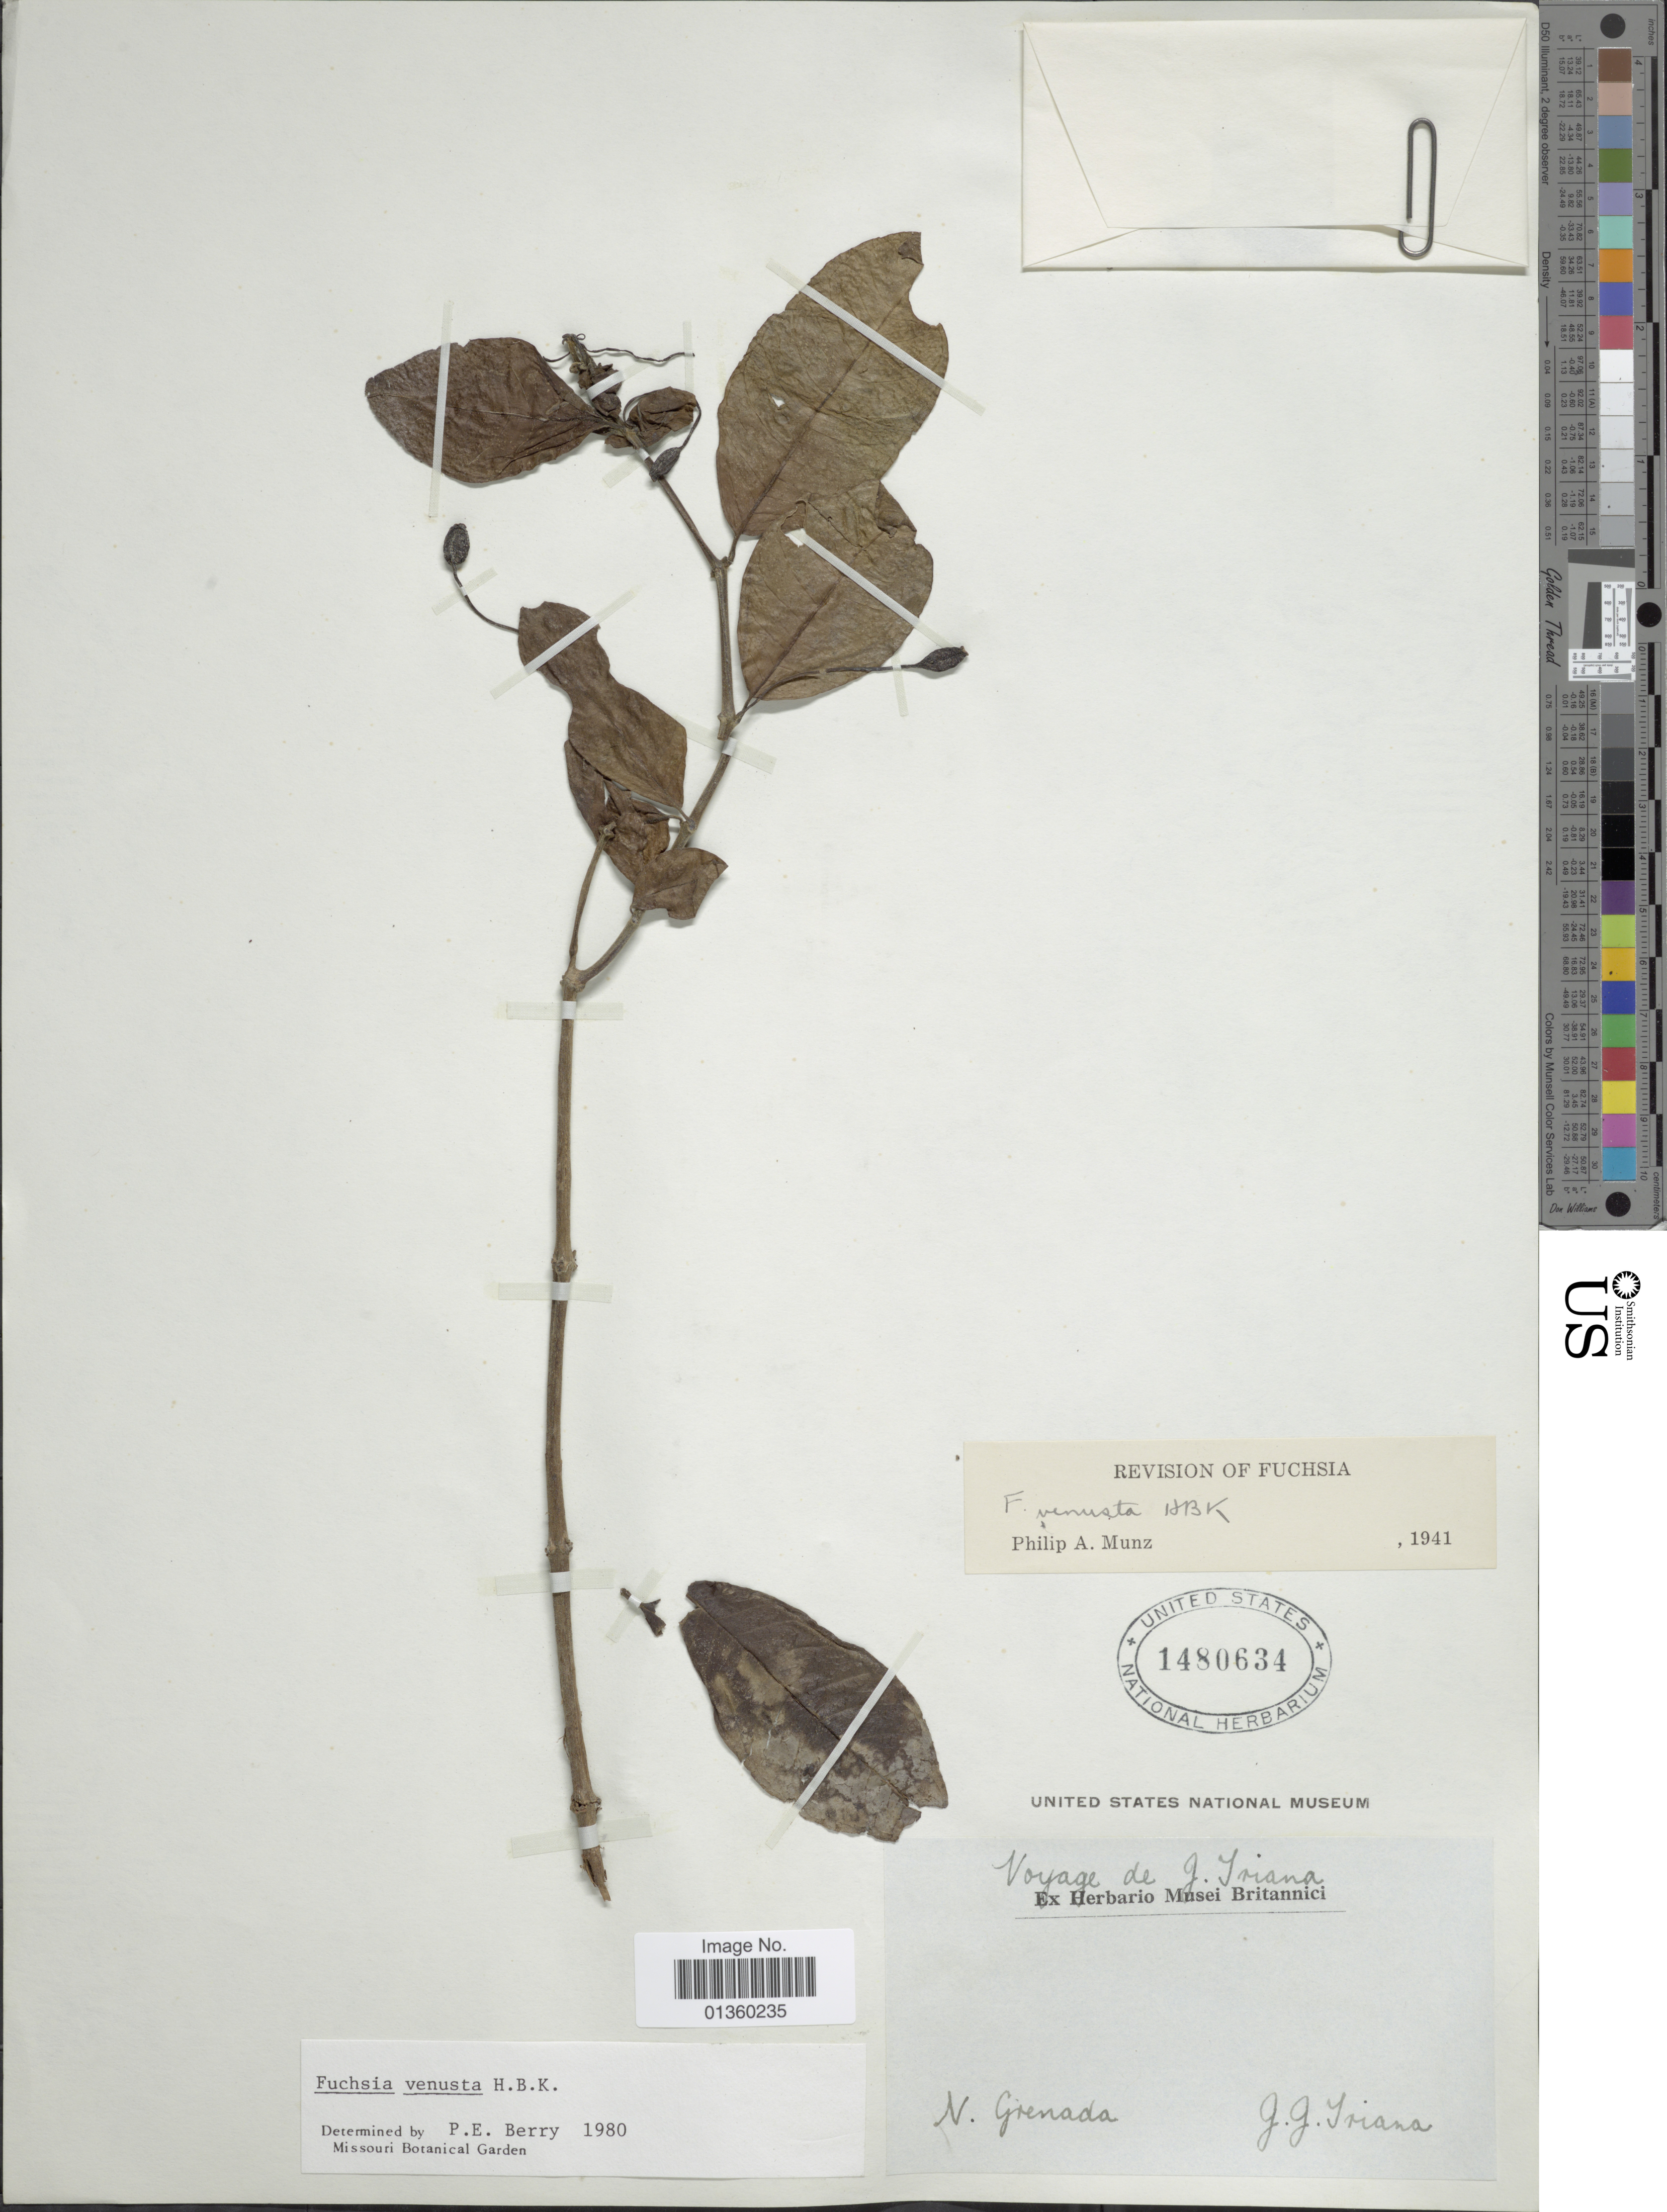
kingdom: Plantae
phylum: Tracheophyta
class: Magnoliopsida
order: Myrtales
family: Onagraceae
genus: Fuchsia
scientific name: Fuchsia venusta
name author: Kunth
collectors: J. J. Triana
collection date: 1851/1857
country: Colombia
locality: N. Grenada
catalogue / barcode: US 1480634